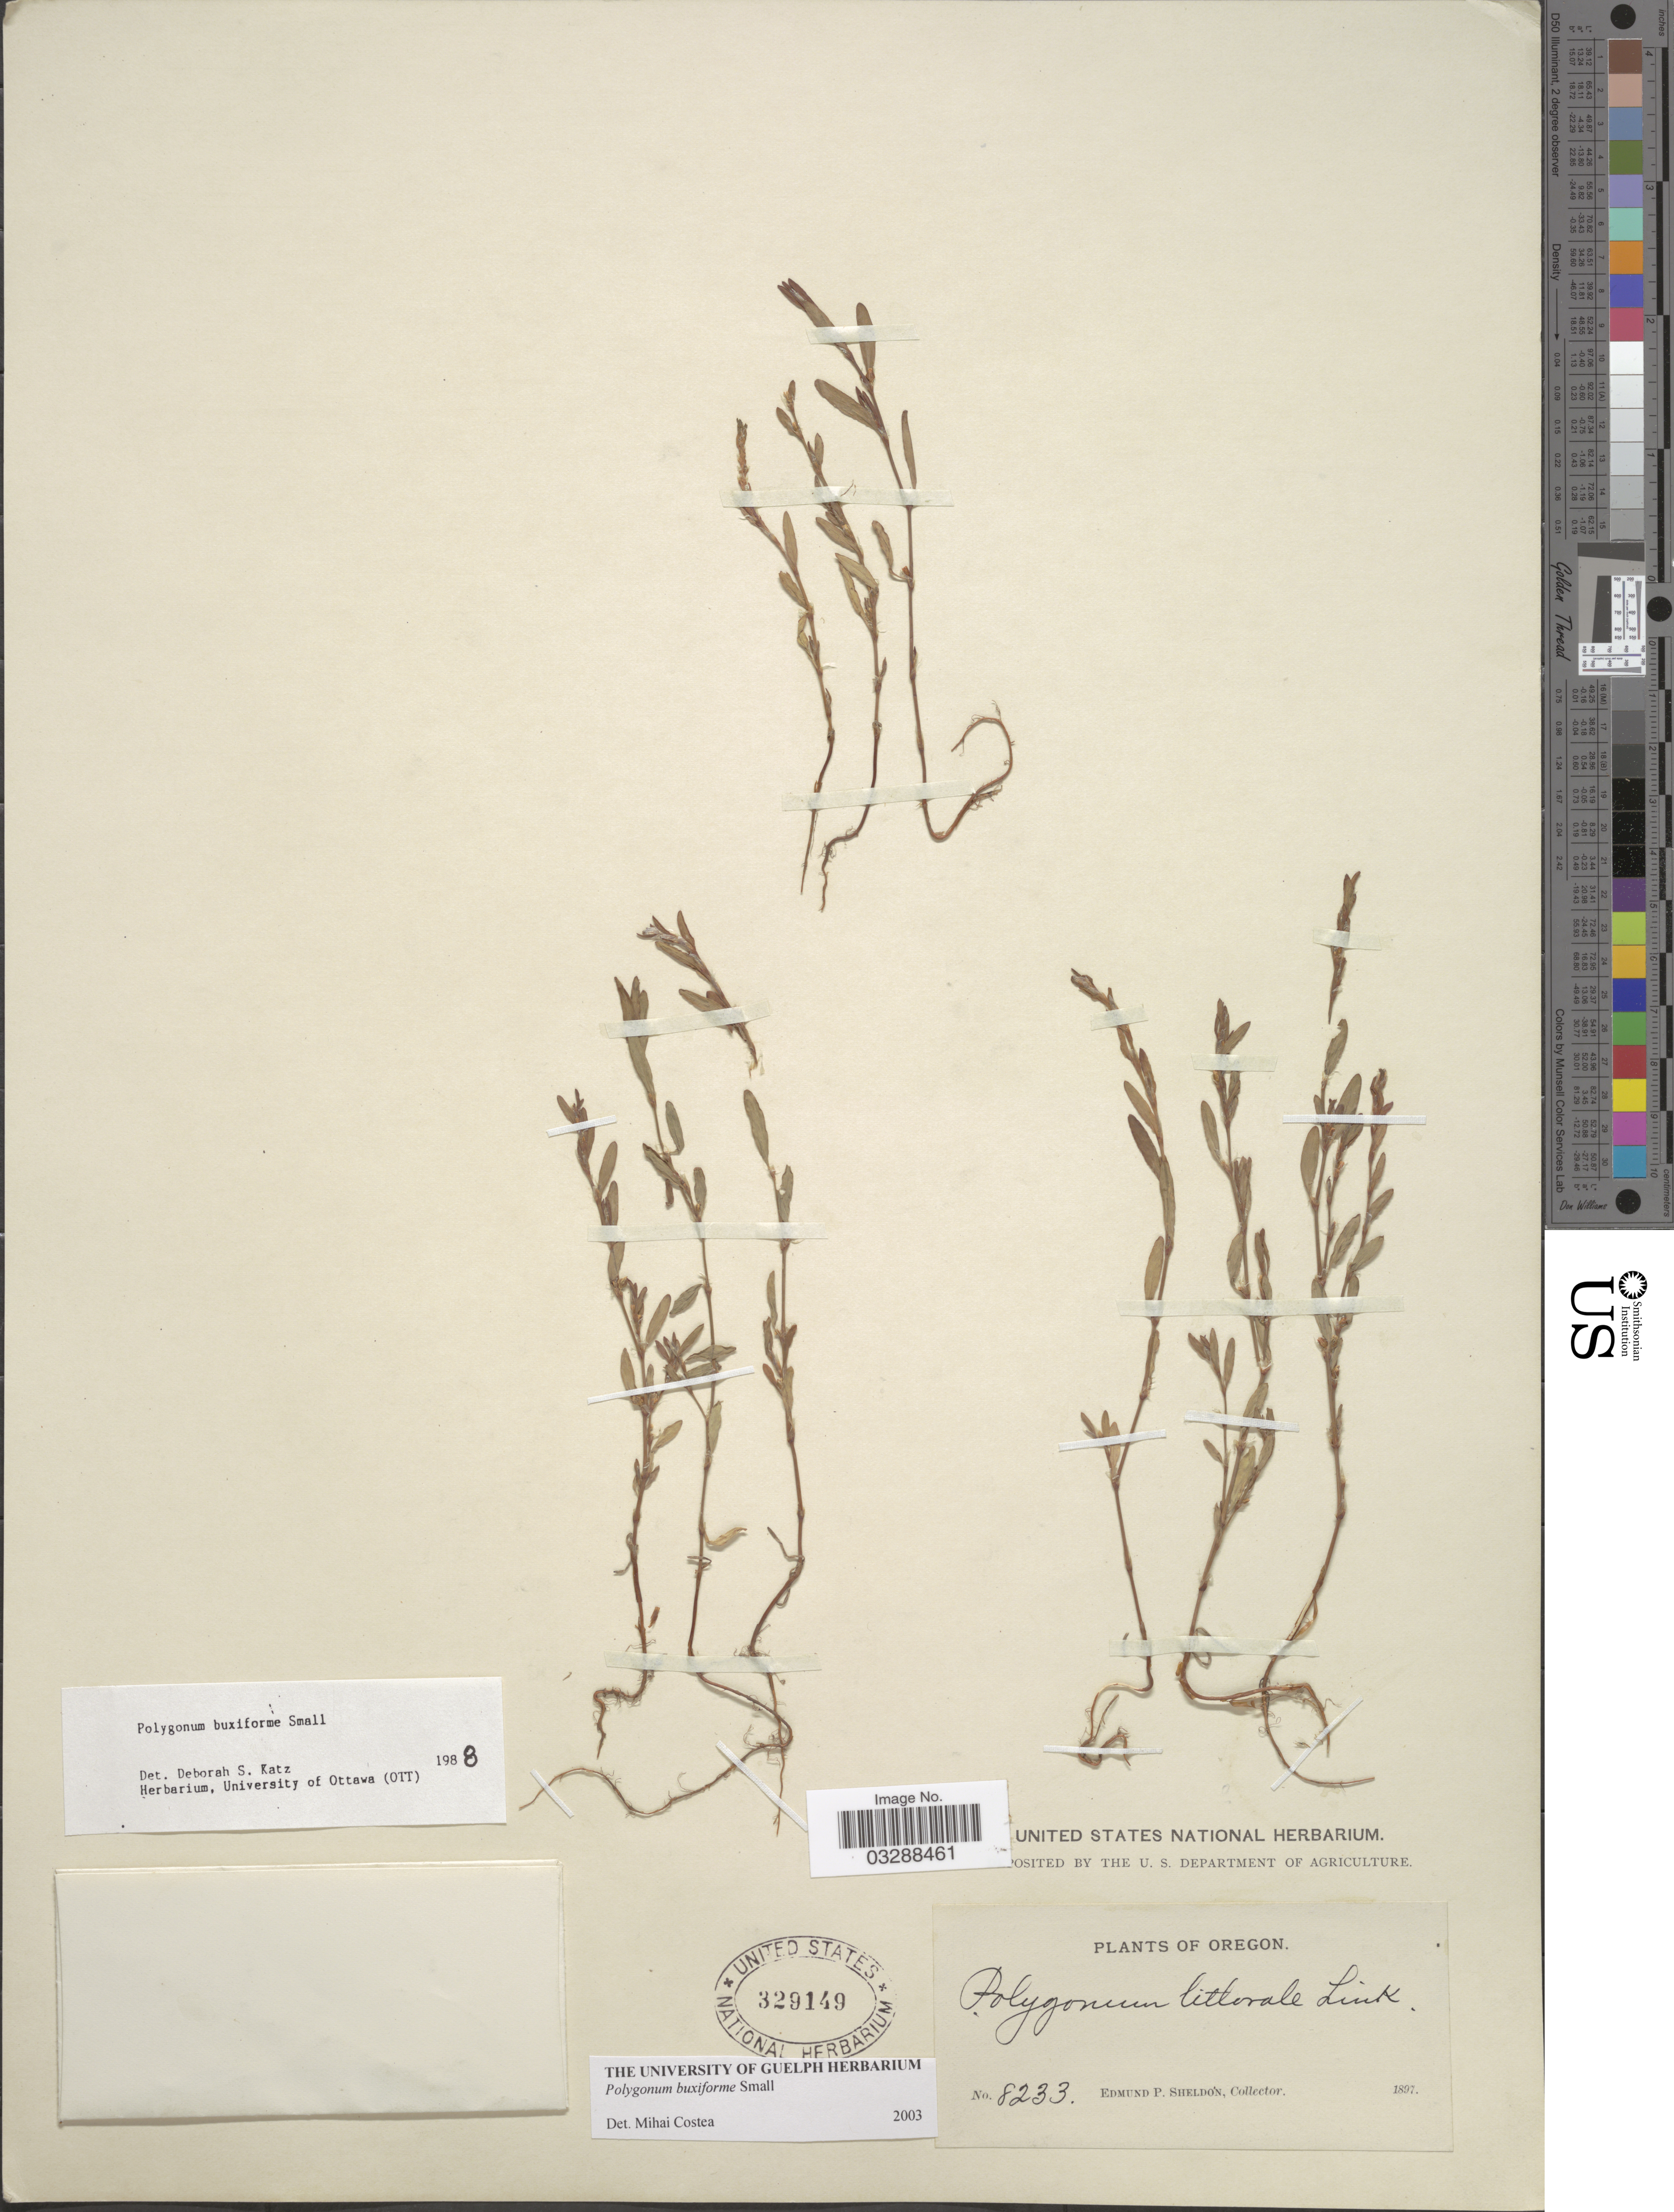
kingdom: Plantae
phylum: Tracheophyta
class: Magnoliopsida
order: Caryophyllales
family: Polygonaceae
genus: Polygonum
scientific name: Polygonum buxiforme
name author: Small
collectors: E. P. Sheldon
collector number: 8233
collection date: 1897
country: United States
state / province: Oregon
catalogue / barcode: US 329149